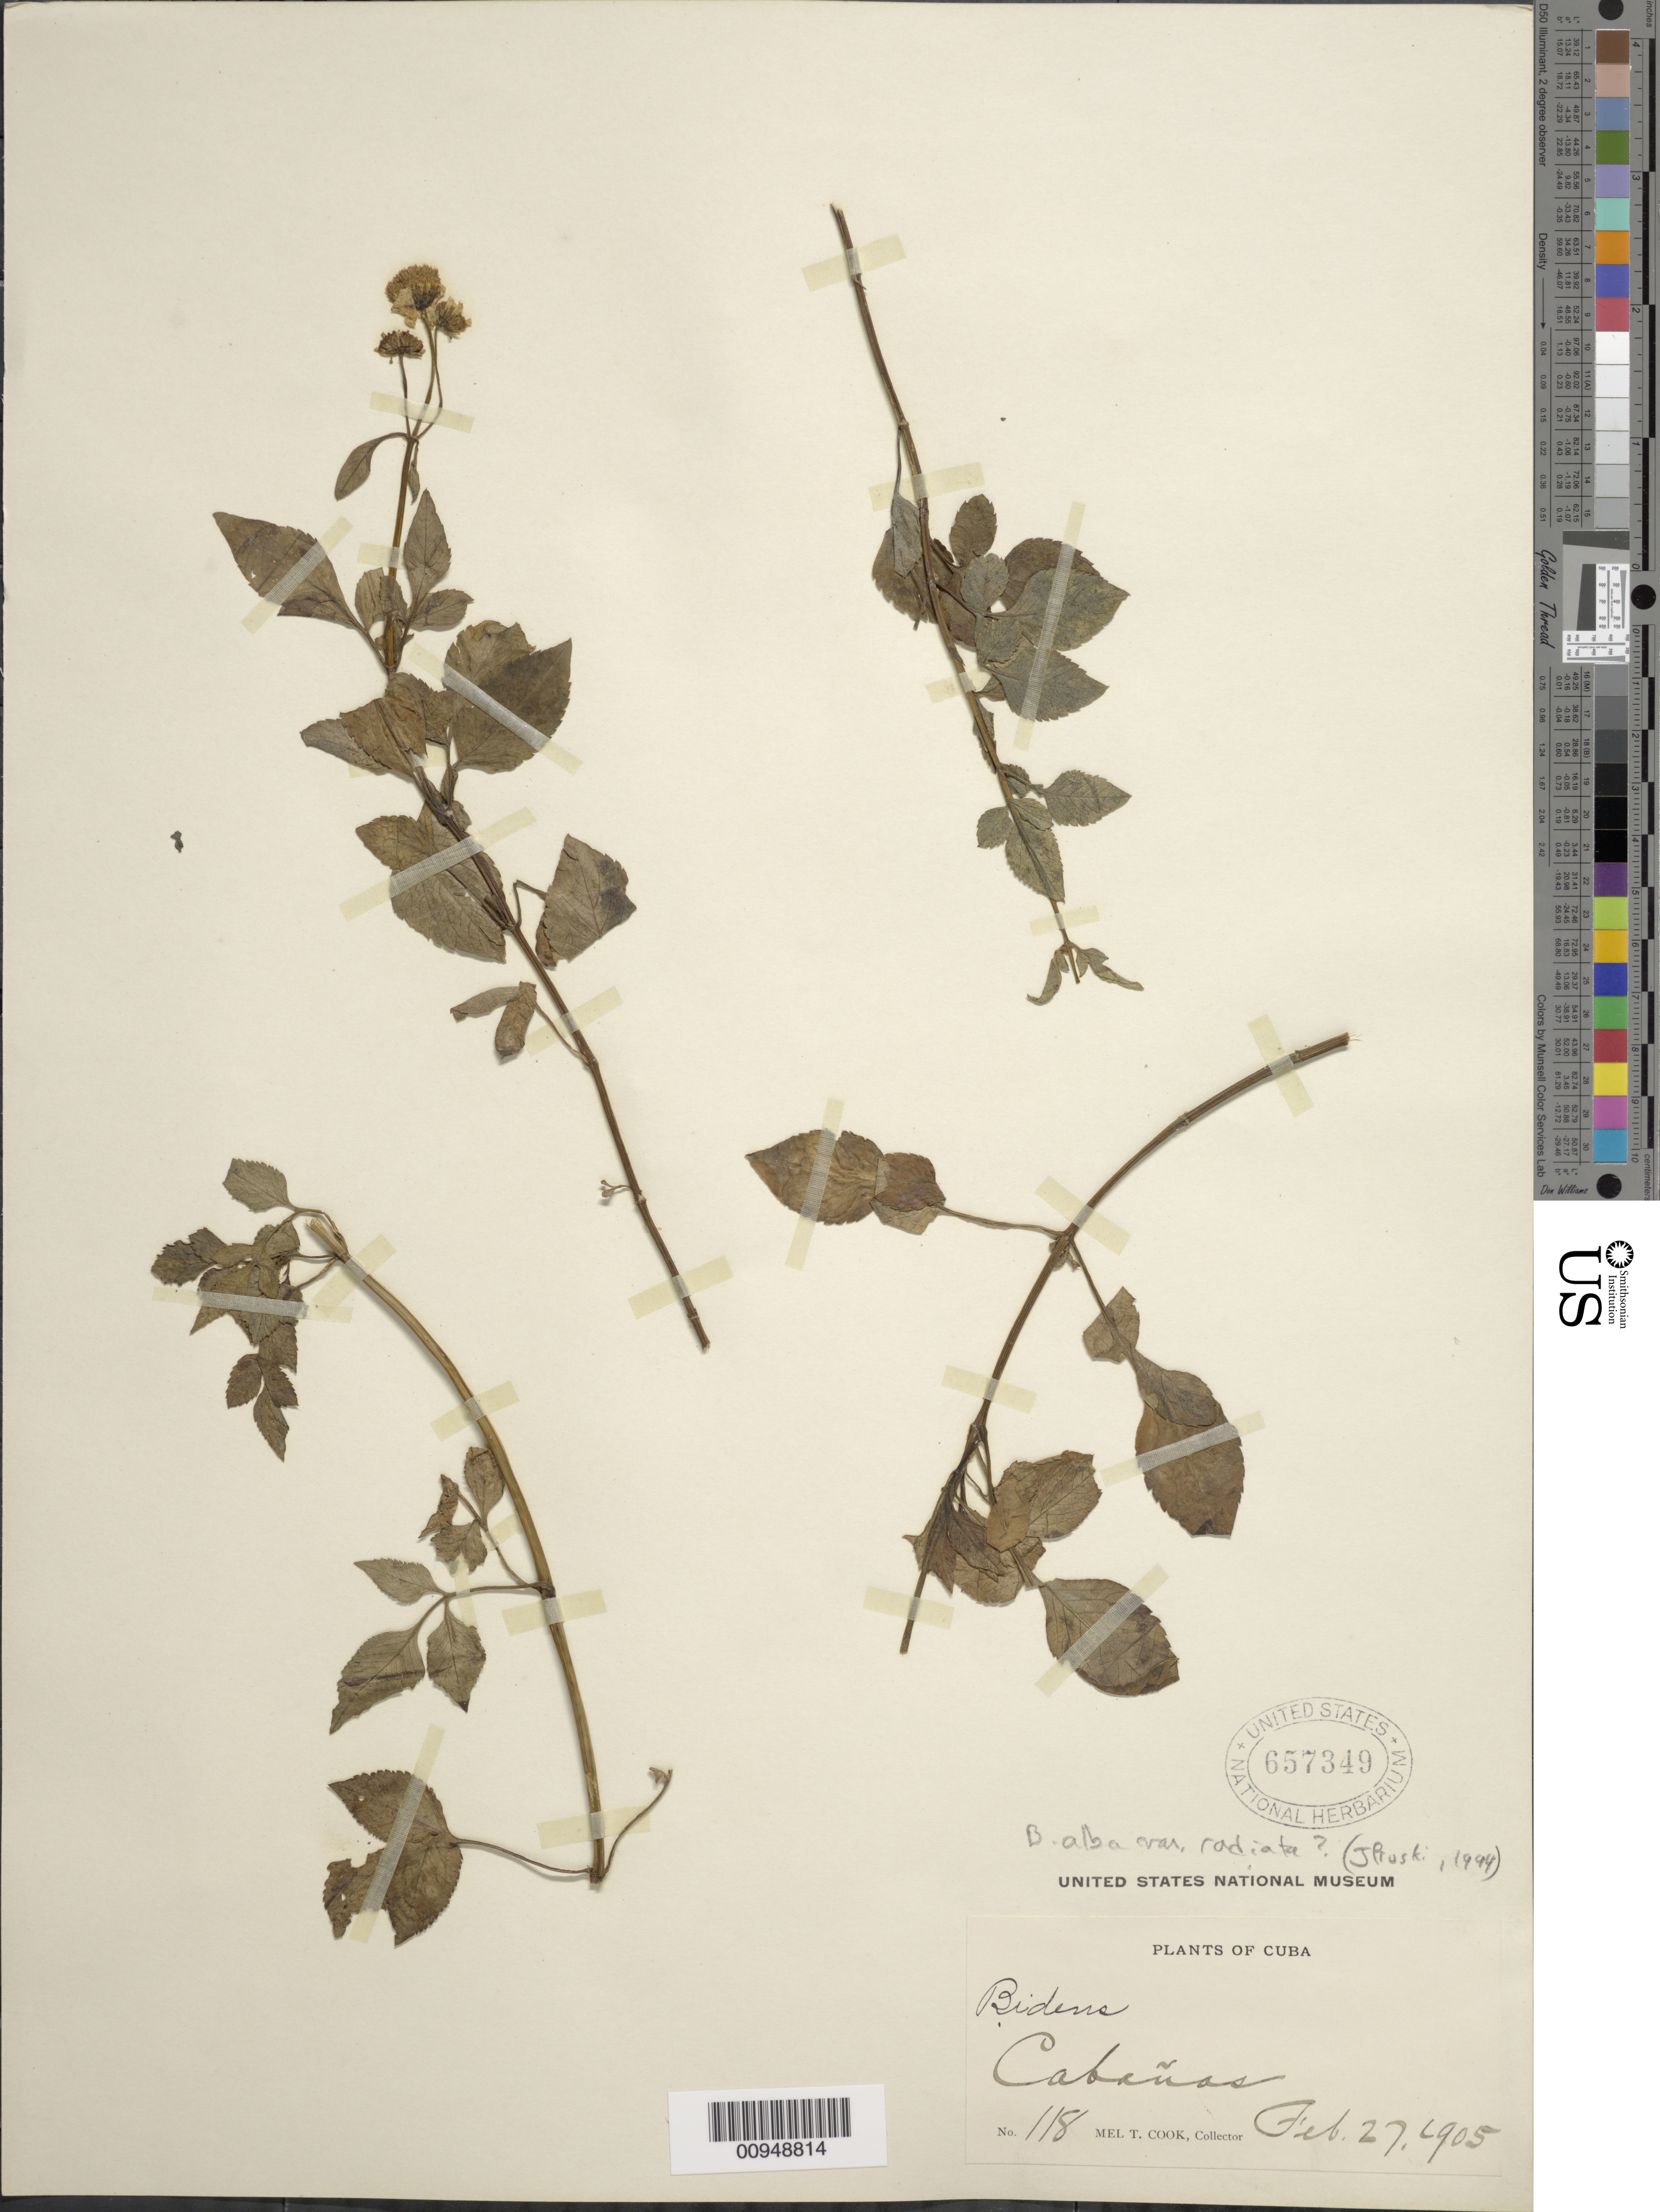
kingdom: Plantae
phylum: Tracheophyta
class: Magnoliopsida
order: Asterales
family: Asteraceae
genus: Bidens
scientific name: Bidens alba var. radiata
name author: (Sch. Bip.) R.E. Ballard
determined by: Pruski, J. F.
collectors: M. T. Cook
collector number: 118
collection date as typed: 27 Feb 1905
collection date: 1905-02-27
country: Cuba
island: Cuba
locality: Cabañas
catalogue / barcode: US 657349